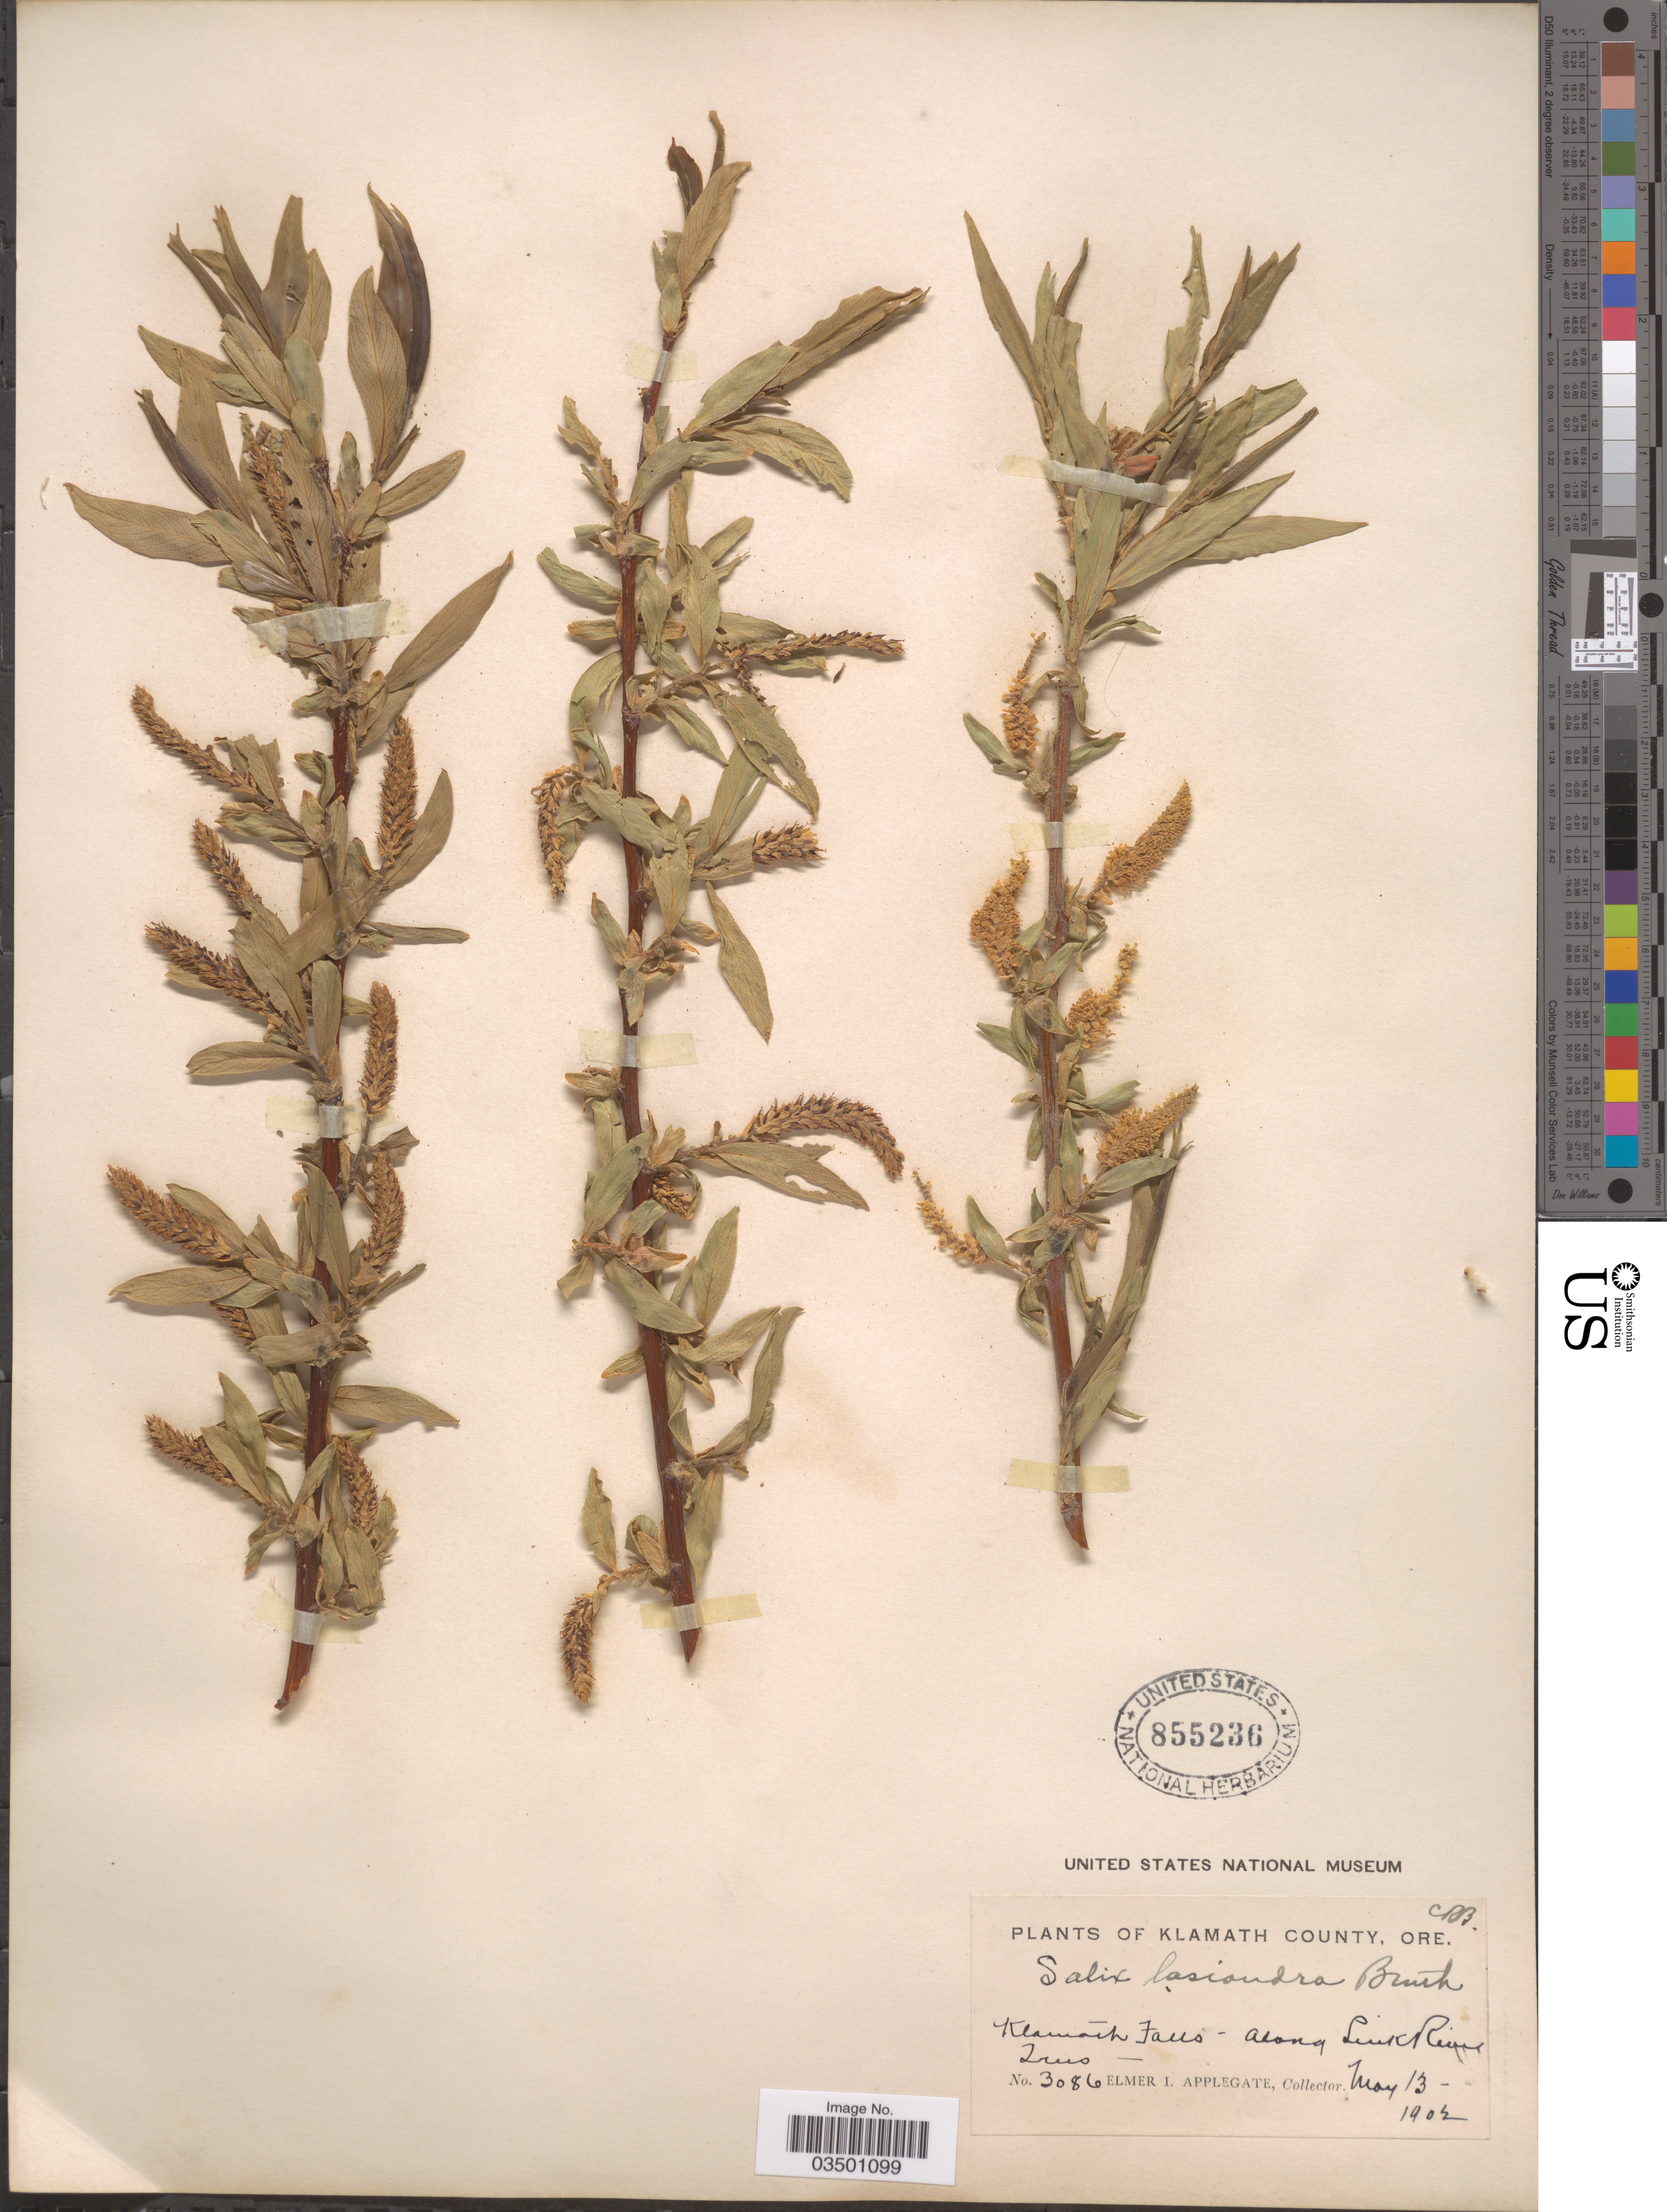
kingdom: Plantae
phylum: Tracheophyta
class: Magnoliopsida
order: Malpighiales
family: Salicaceae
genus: Salix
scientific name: Salix lasiandra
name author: Benth.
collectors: E. I. Applegate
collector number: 3086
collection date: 1902-05-13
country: United States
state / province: Oregon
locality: Klamath County. Klamath Falls. Along Link River.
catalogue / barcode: US 855236